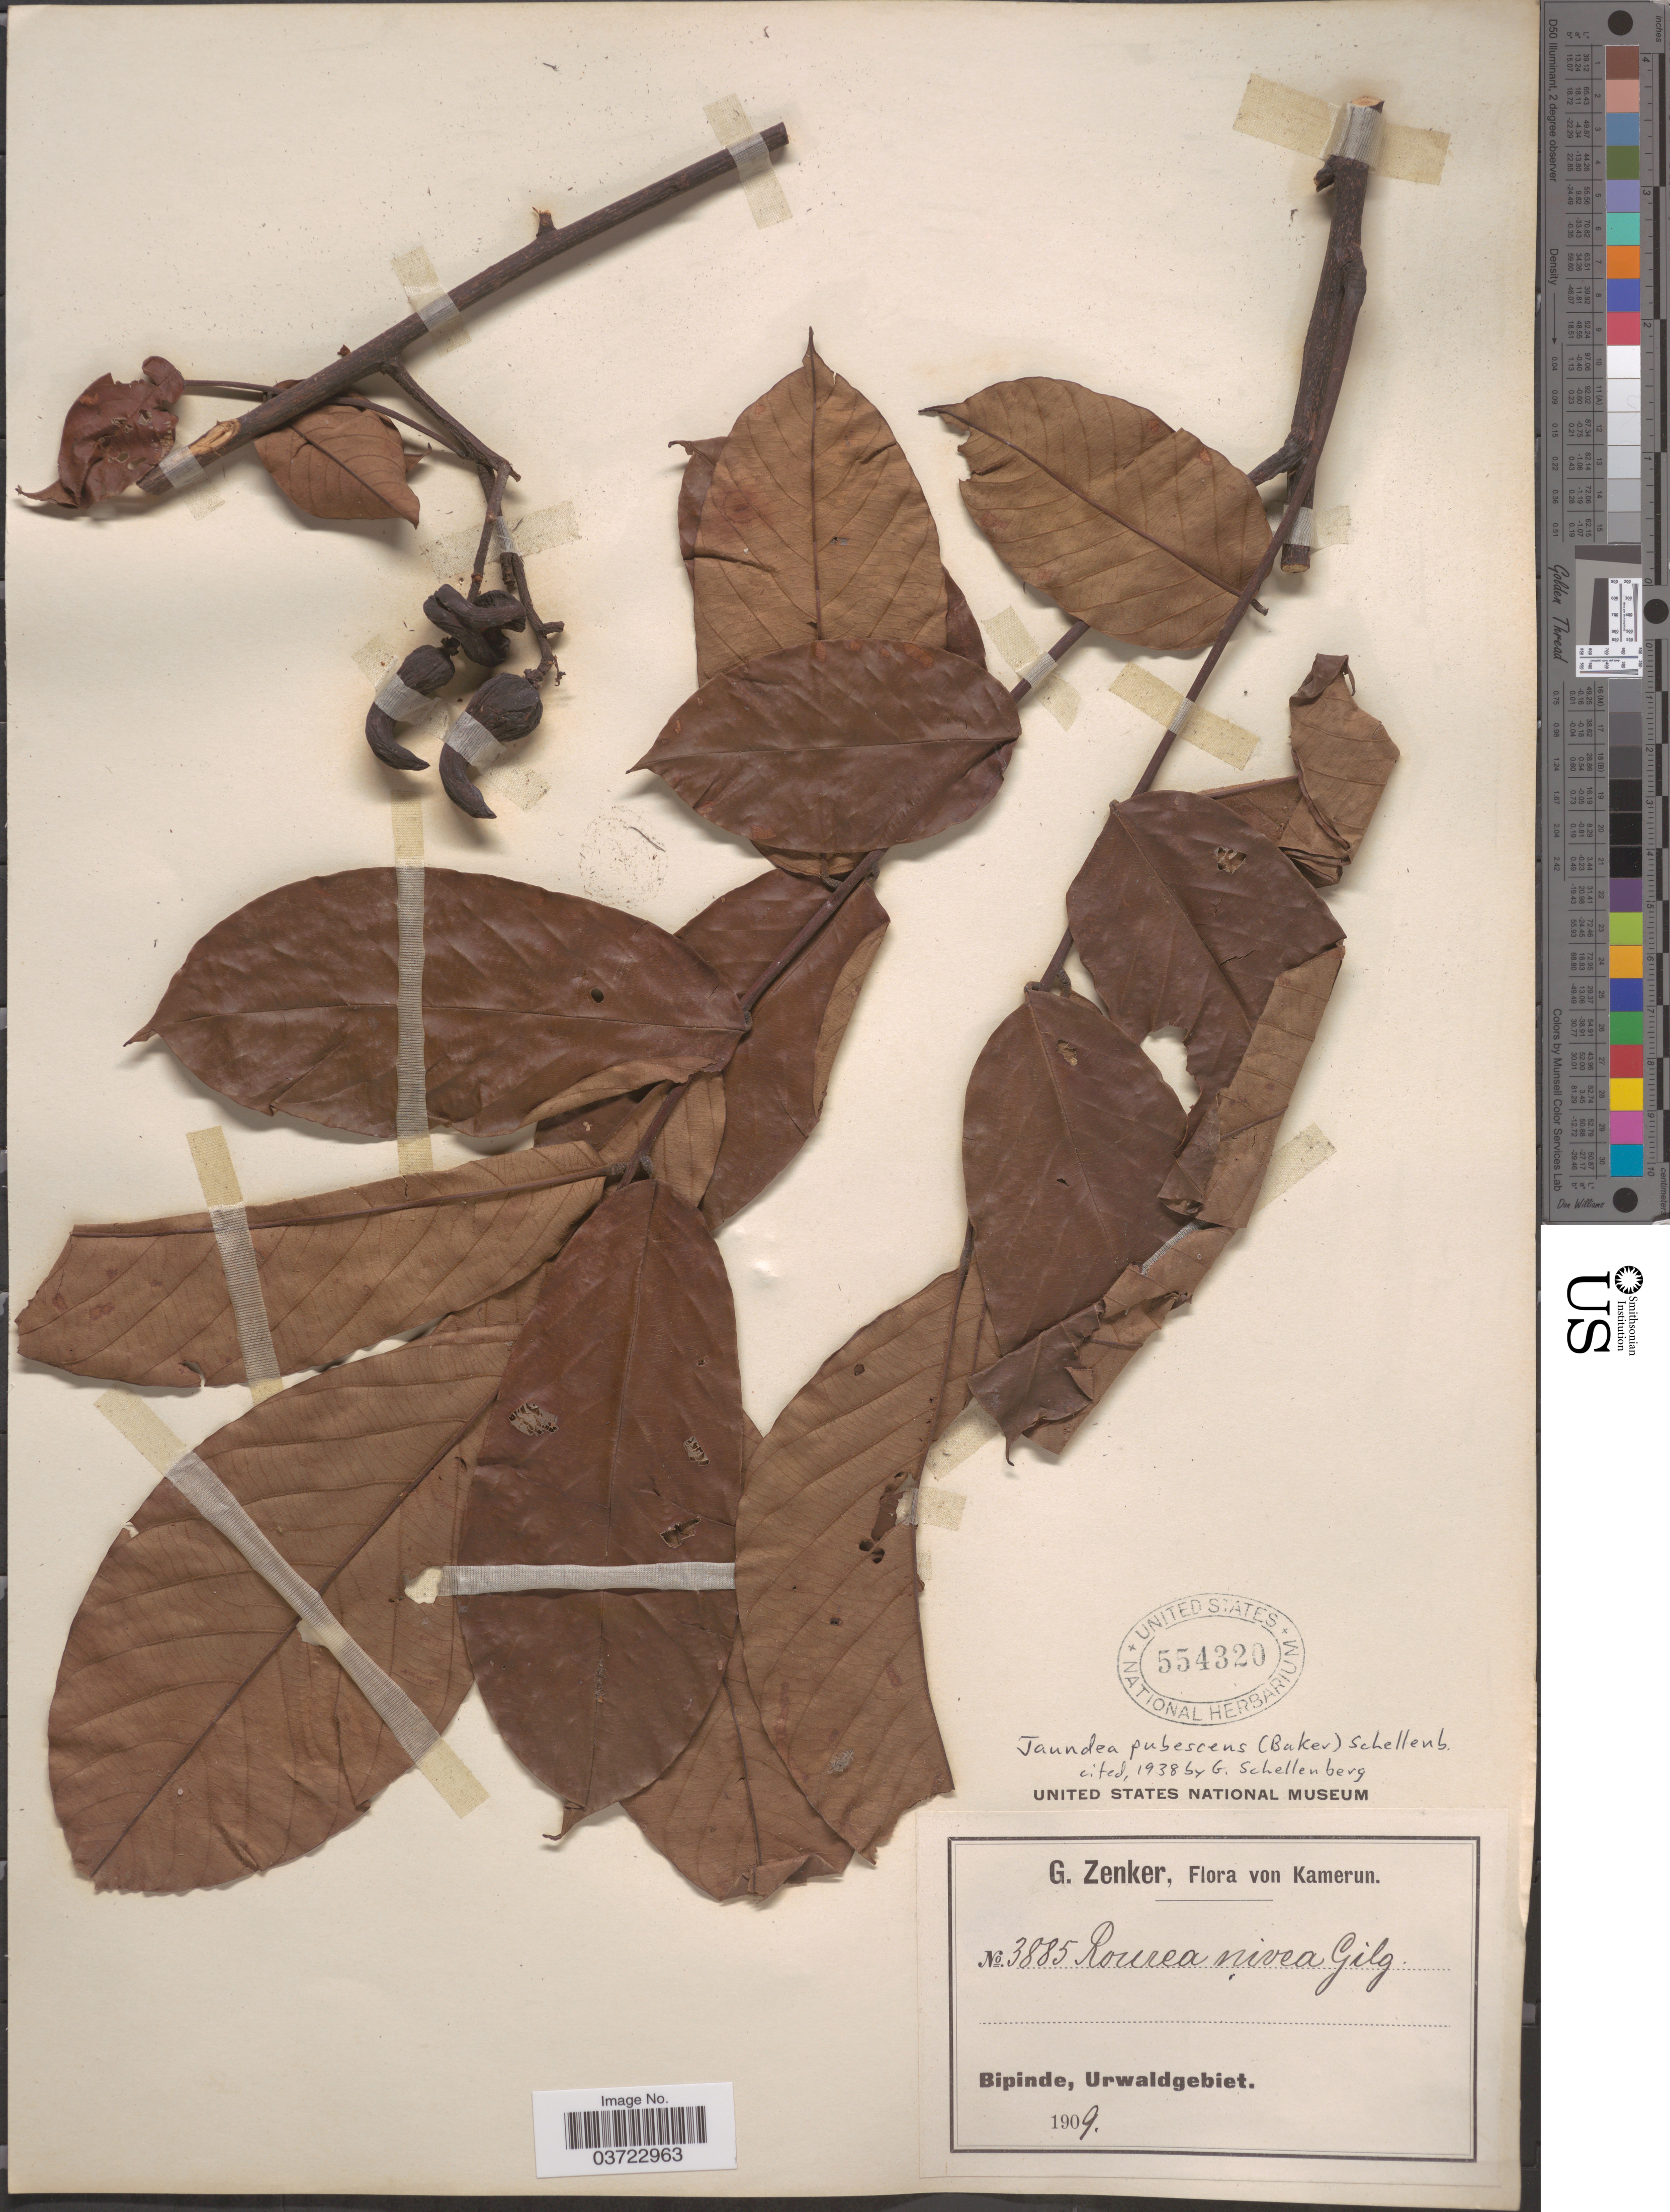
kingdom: Plantae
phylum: Tracheophyta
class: Magnoliopsida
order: Oxalidales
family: Connaraceae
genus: Rourea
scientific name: Rourea thomsonii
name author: (Baker) Jongkind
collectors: G. A. Zenker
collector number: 3885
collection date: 1909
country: Cameroon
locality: Kamerun. Bipinde, Urwaldgebiet.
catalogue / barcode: US 554320